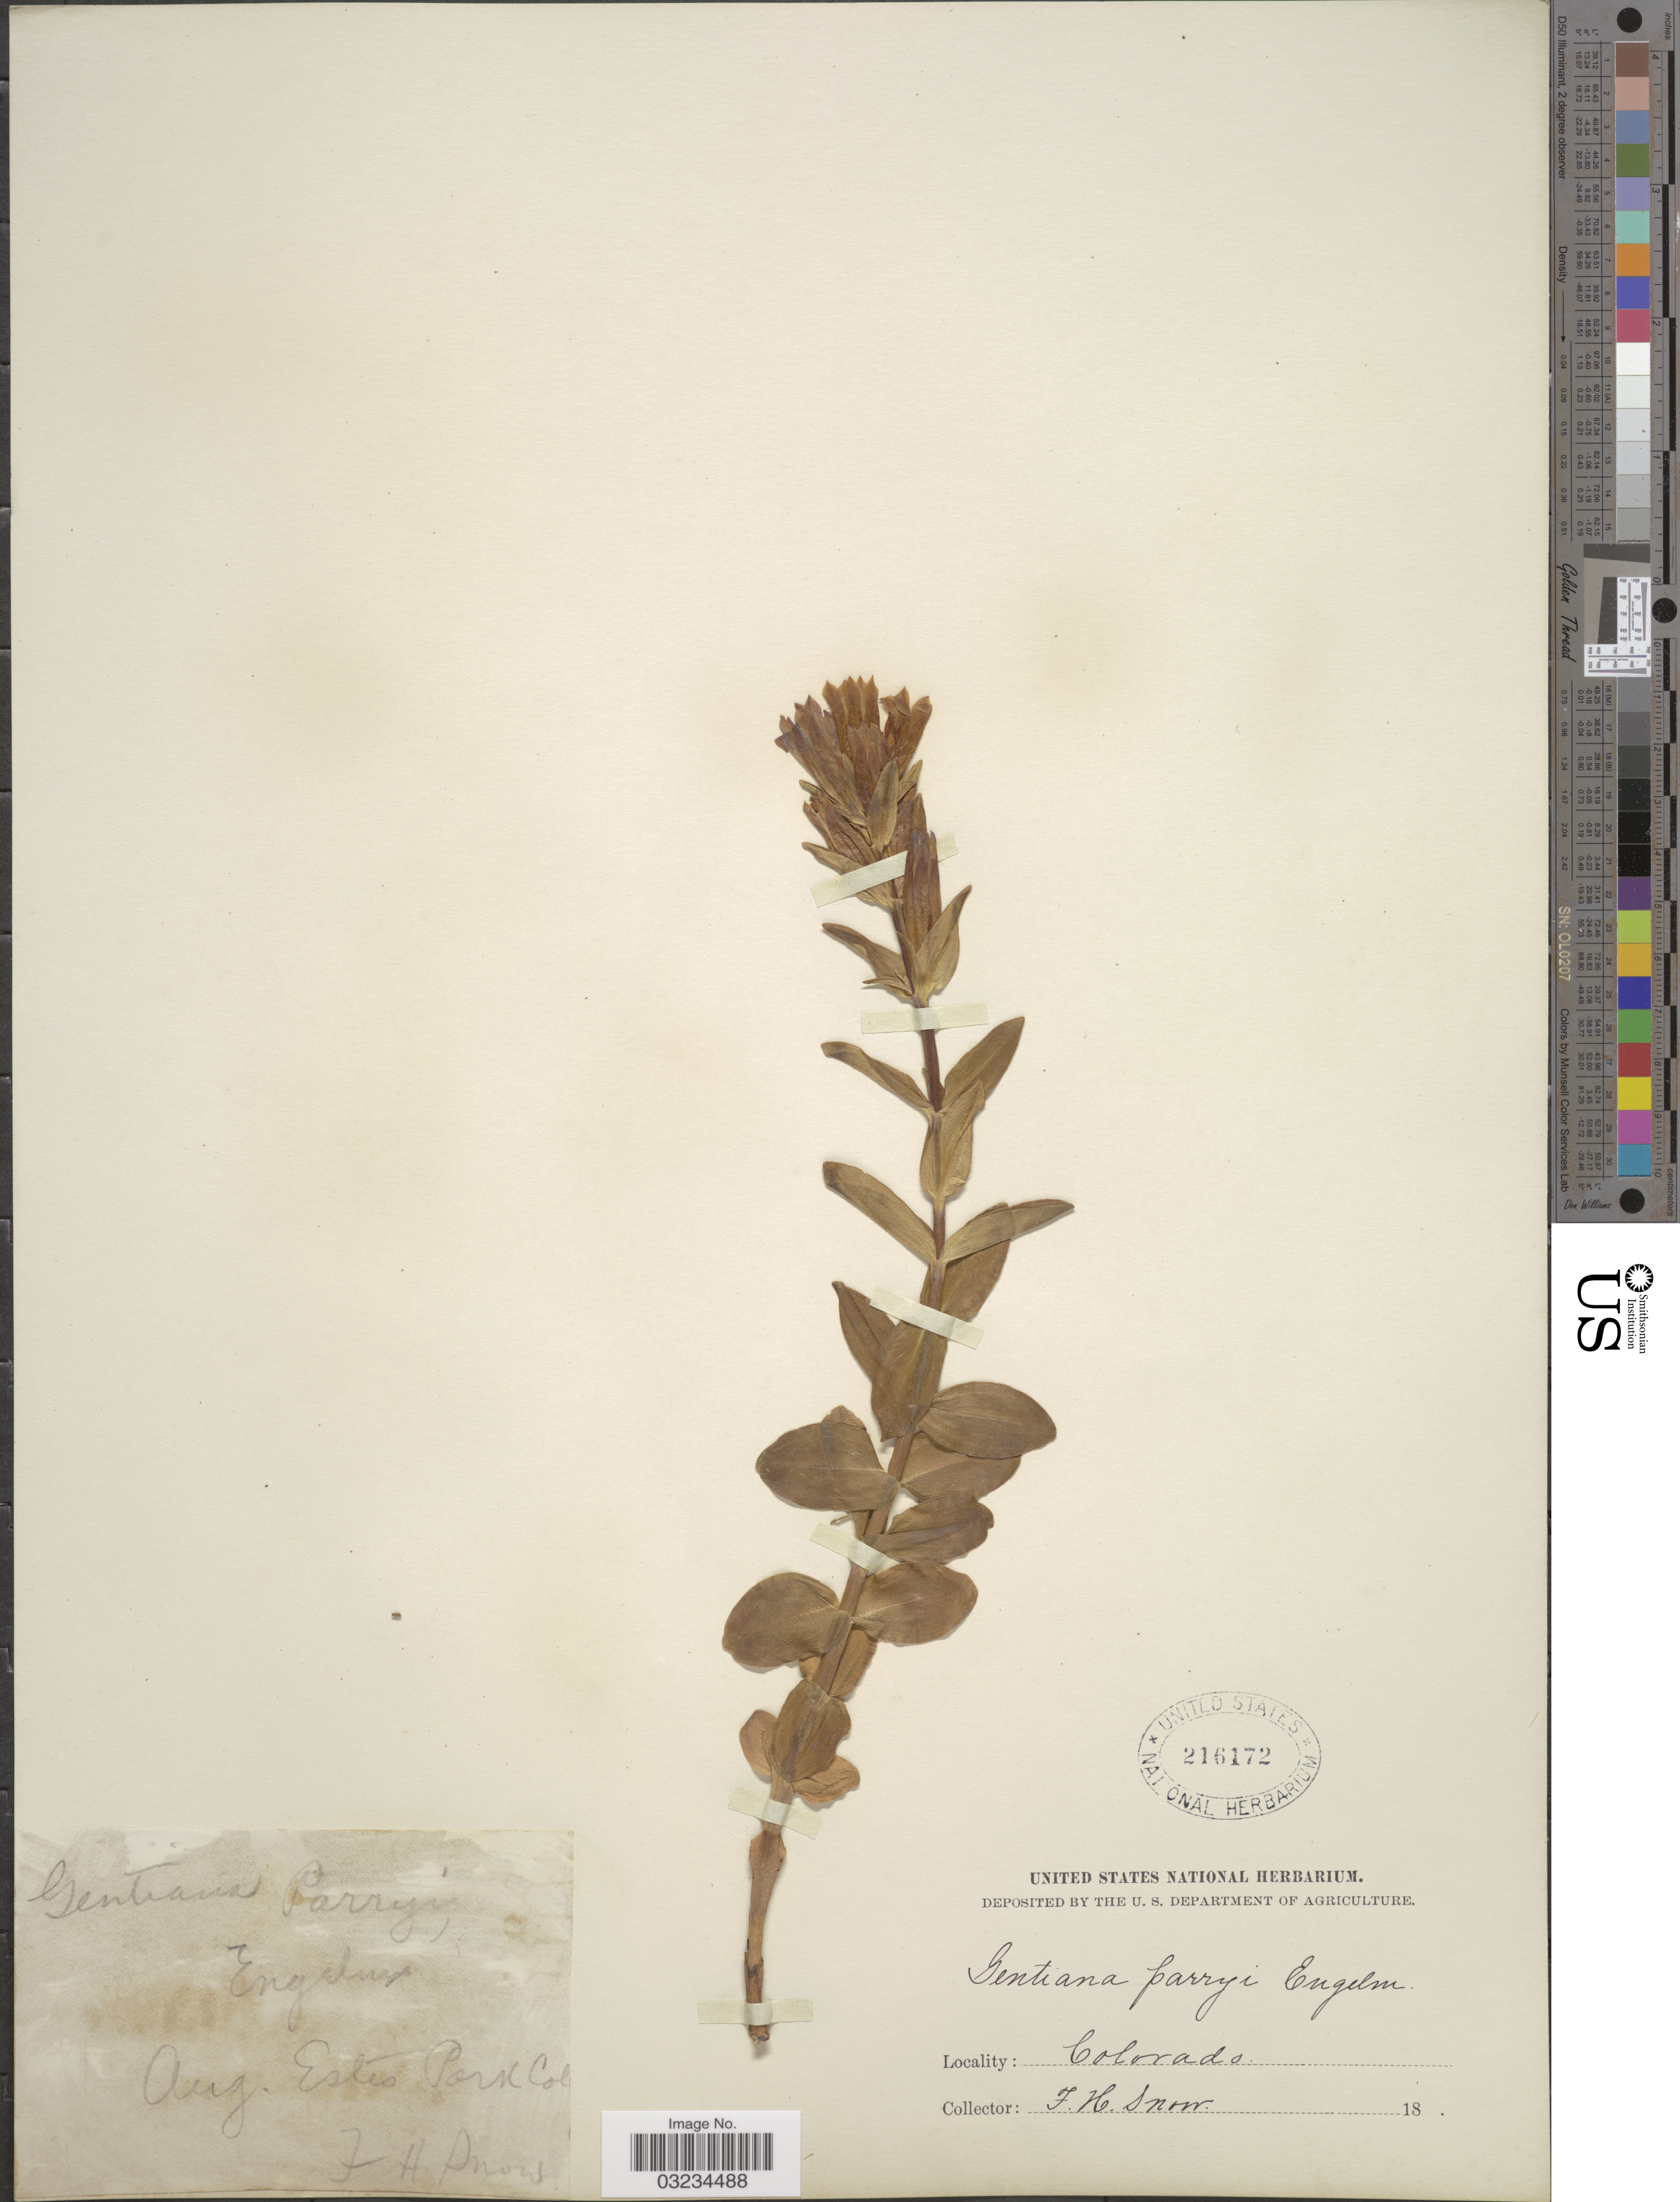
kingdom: Plantae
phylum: Tracheophyta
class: Magnoliopsida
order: Gentianales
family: Gentianaceae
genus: Gentiana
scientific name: Gentiana parryi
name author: Engelm.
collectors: F. H. Snow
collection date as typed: Aug 18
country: United States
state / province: Colorado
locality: Estes Park.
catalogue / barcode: US 216172